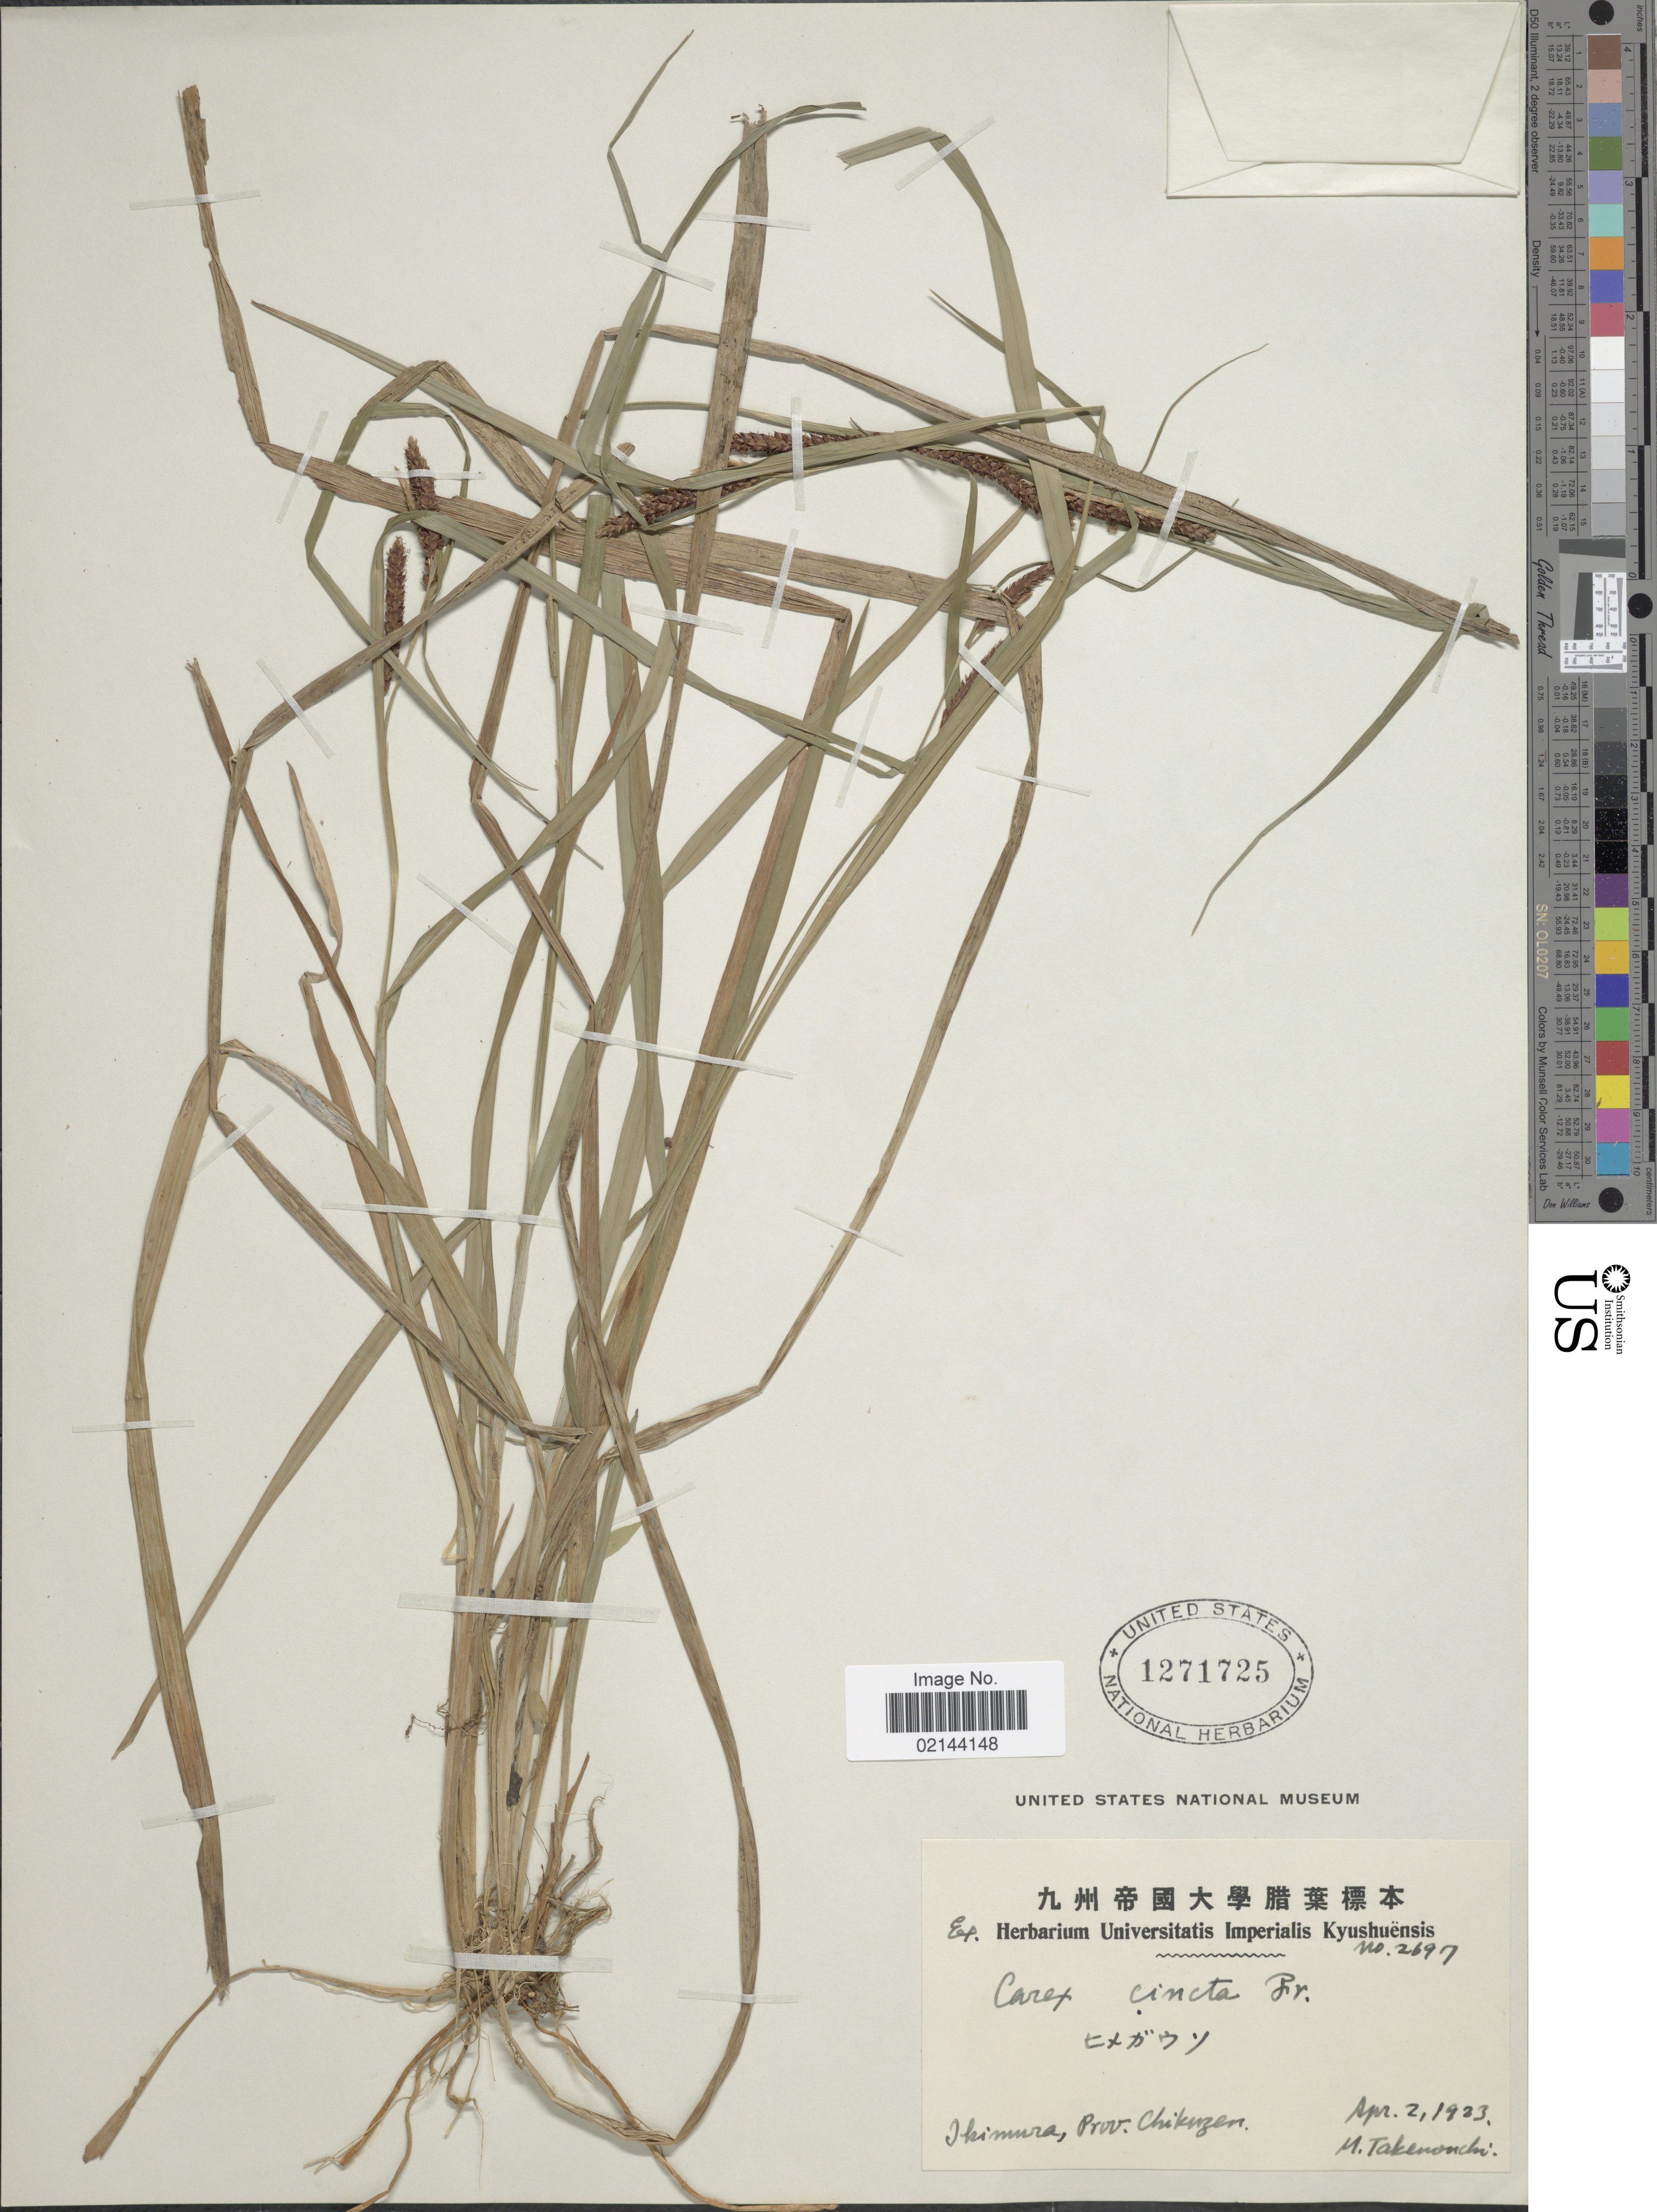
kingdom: Plantae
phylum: Tracheophyta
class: Liliopsida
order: Poales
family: Cyperaceae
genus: Carex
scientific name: Carex phacota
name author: Spreng.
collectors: M. Takenouchi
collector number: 2697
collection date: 1923-04-02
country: Japan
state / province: Hukuoka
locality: Ikimura, Prov. Chikuzen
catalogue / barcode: US 1271725